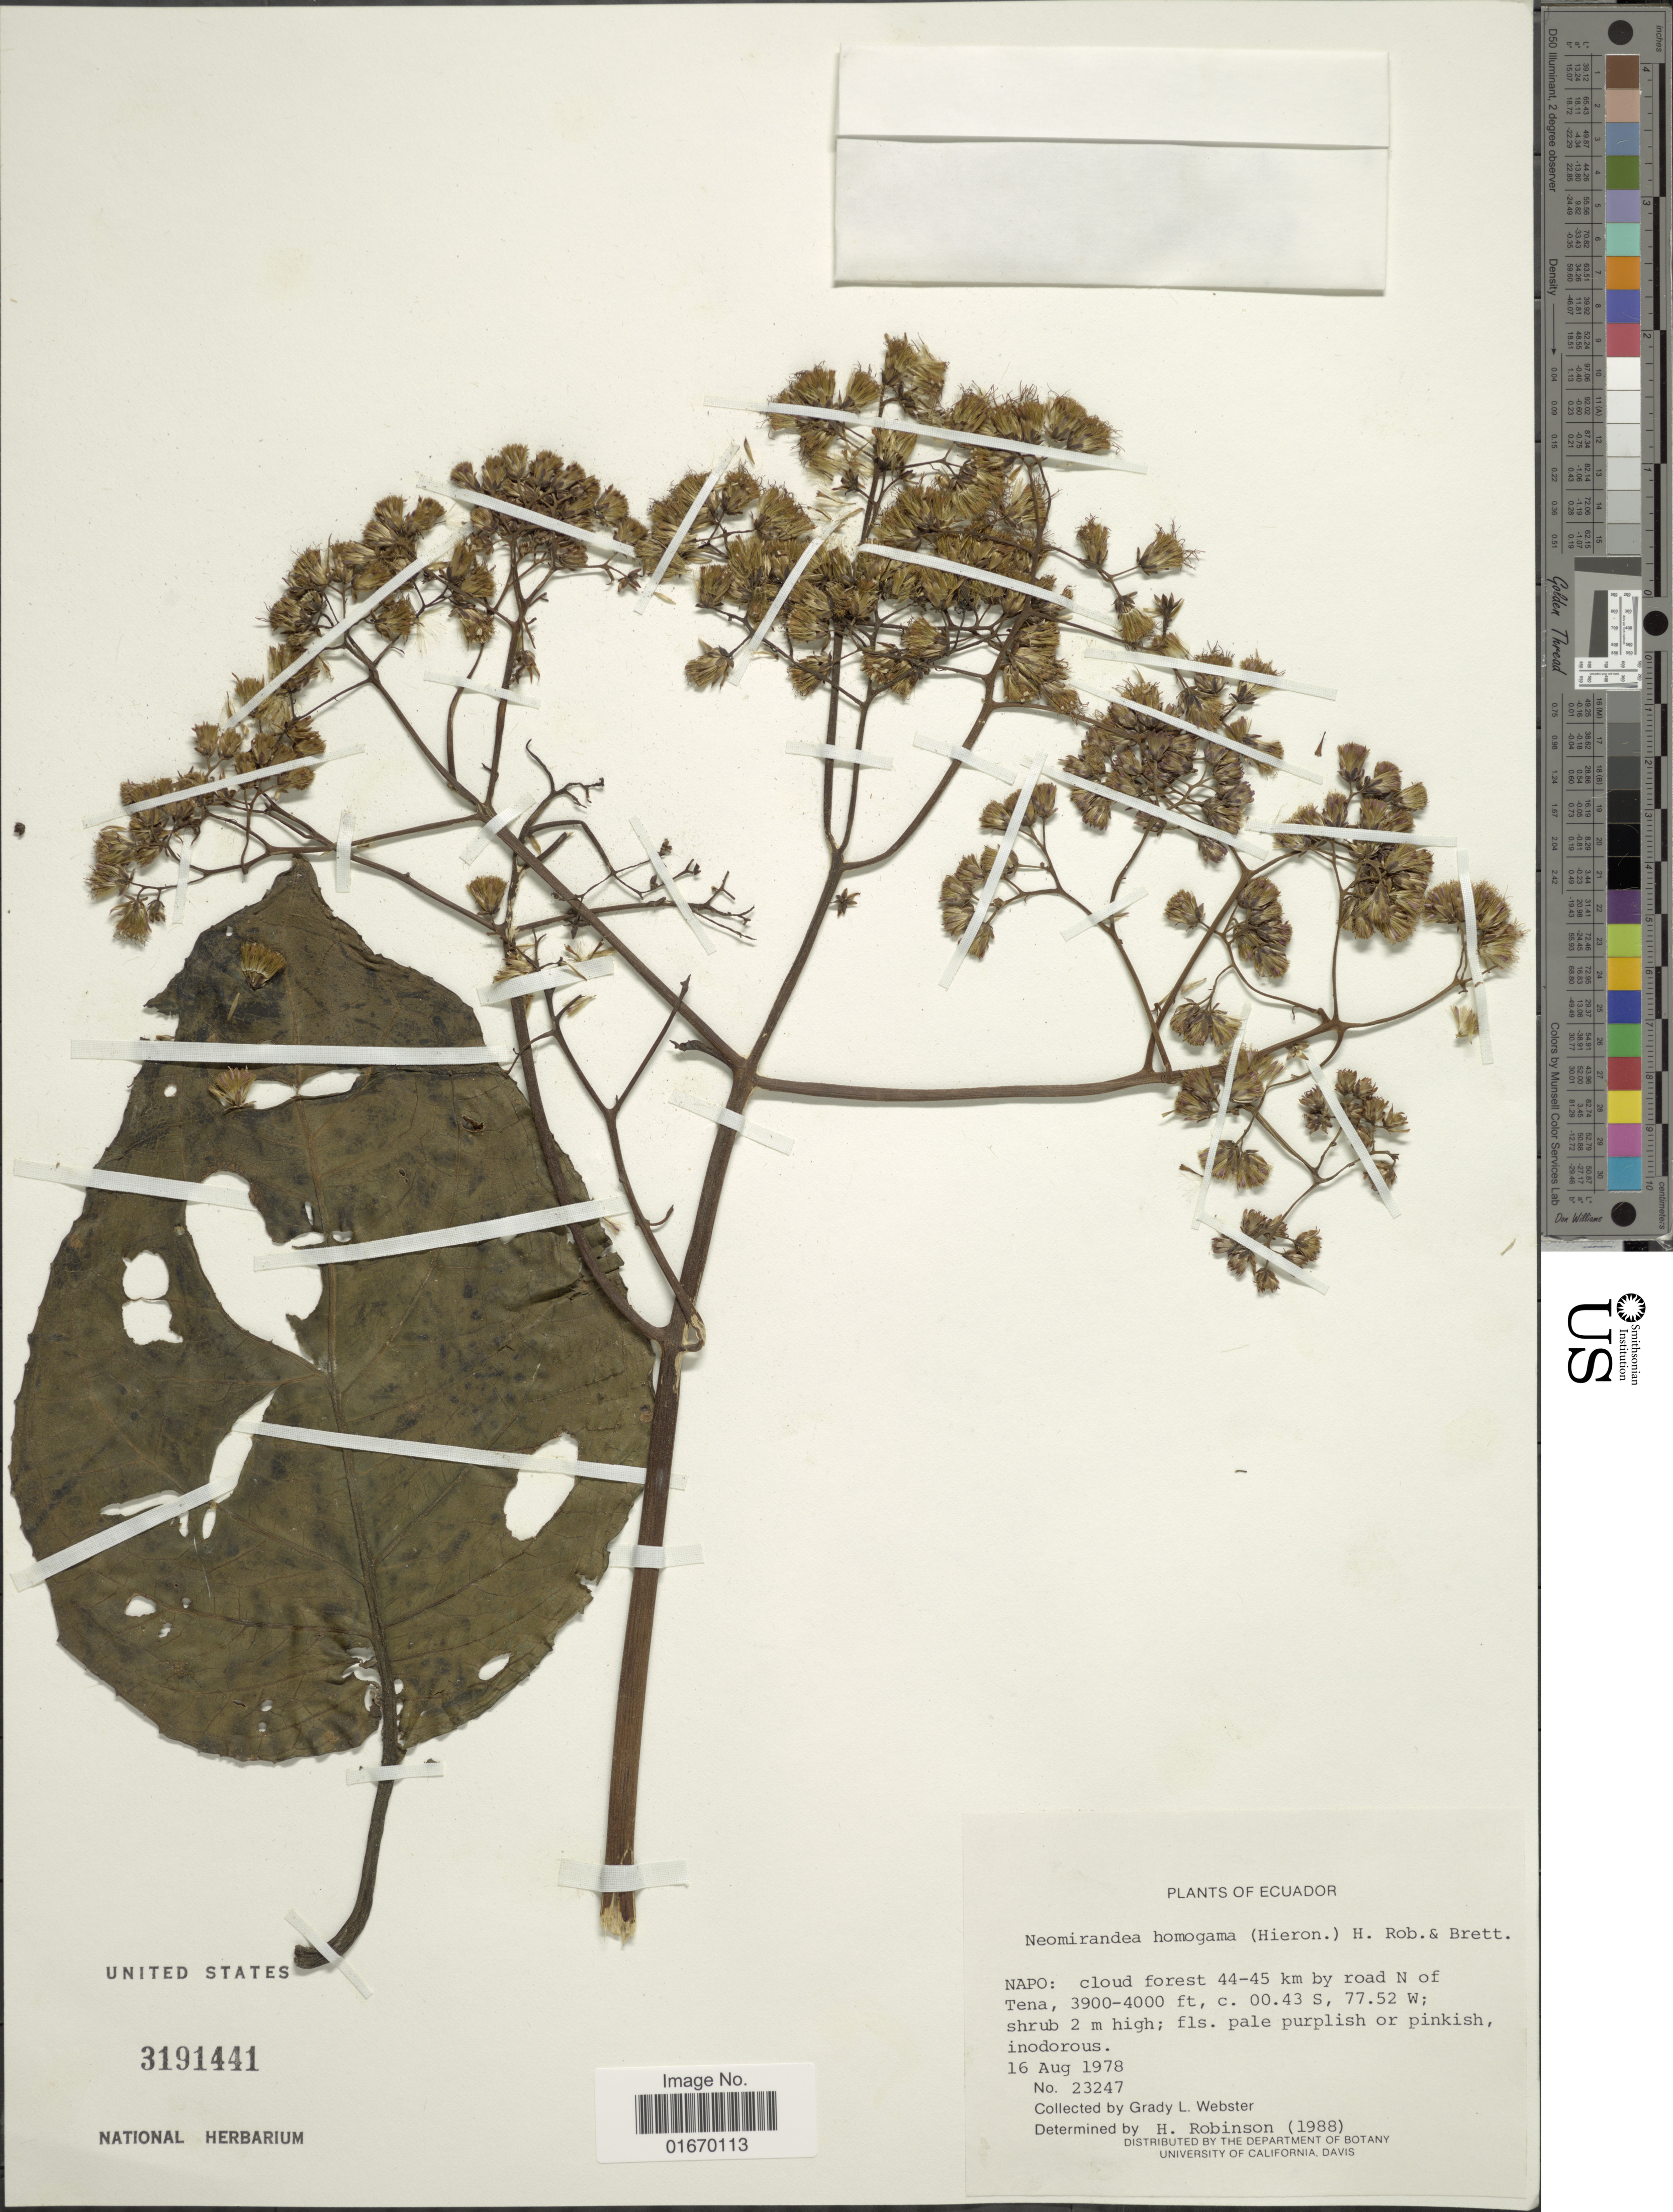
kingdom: Plantae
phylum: Tracheophyta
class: Magnoliopsida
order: Asterales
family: Asteraceae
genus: Neomirandea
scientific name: Neomirandea homogama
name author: (Hieron.) H. Rob.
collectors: G. L. Webster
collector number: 23247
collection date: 1978-08-16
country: Ecuador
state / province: Napo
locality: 44-45 km by road N of Tena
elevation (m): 1189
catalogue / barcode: US 3191441